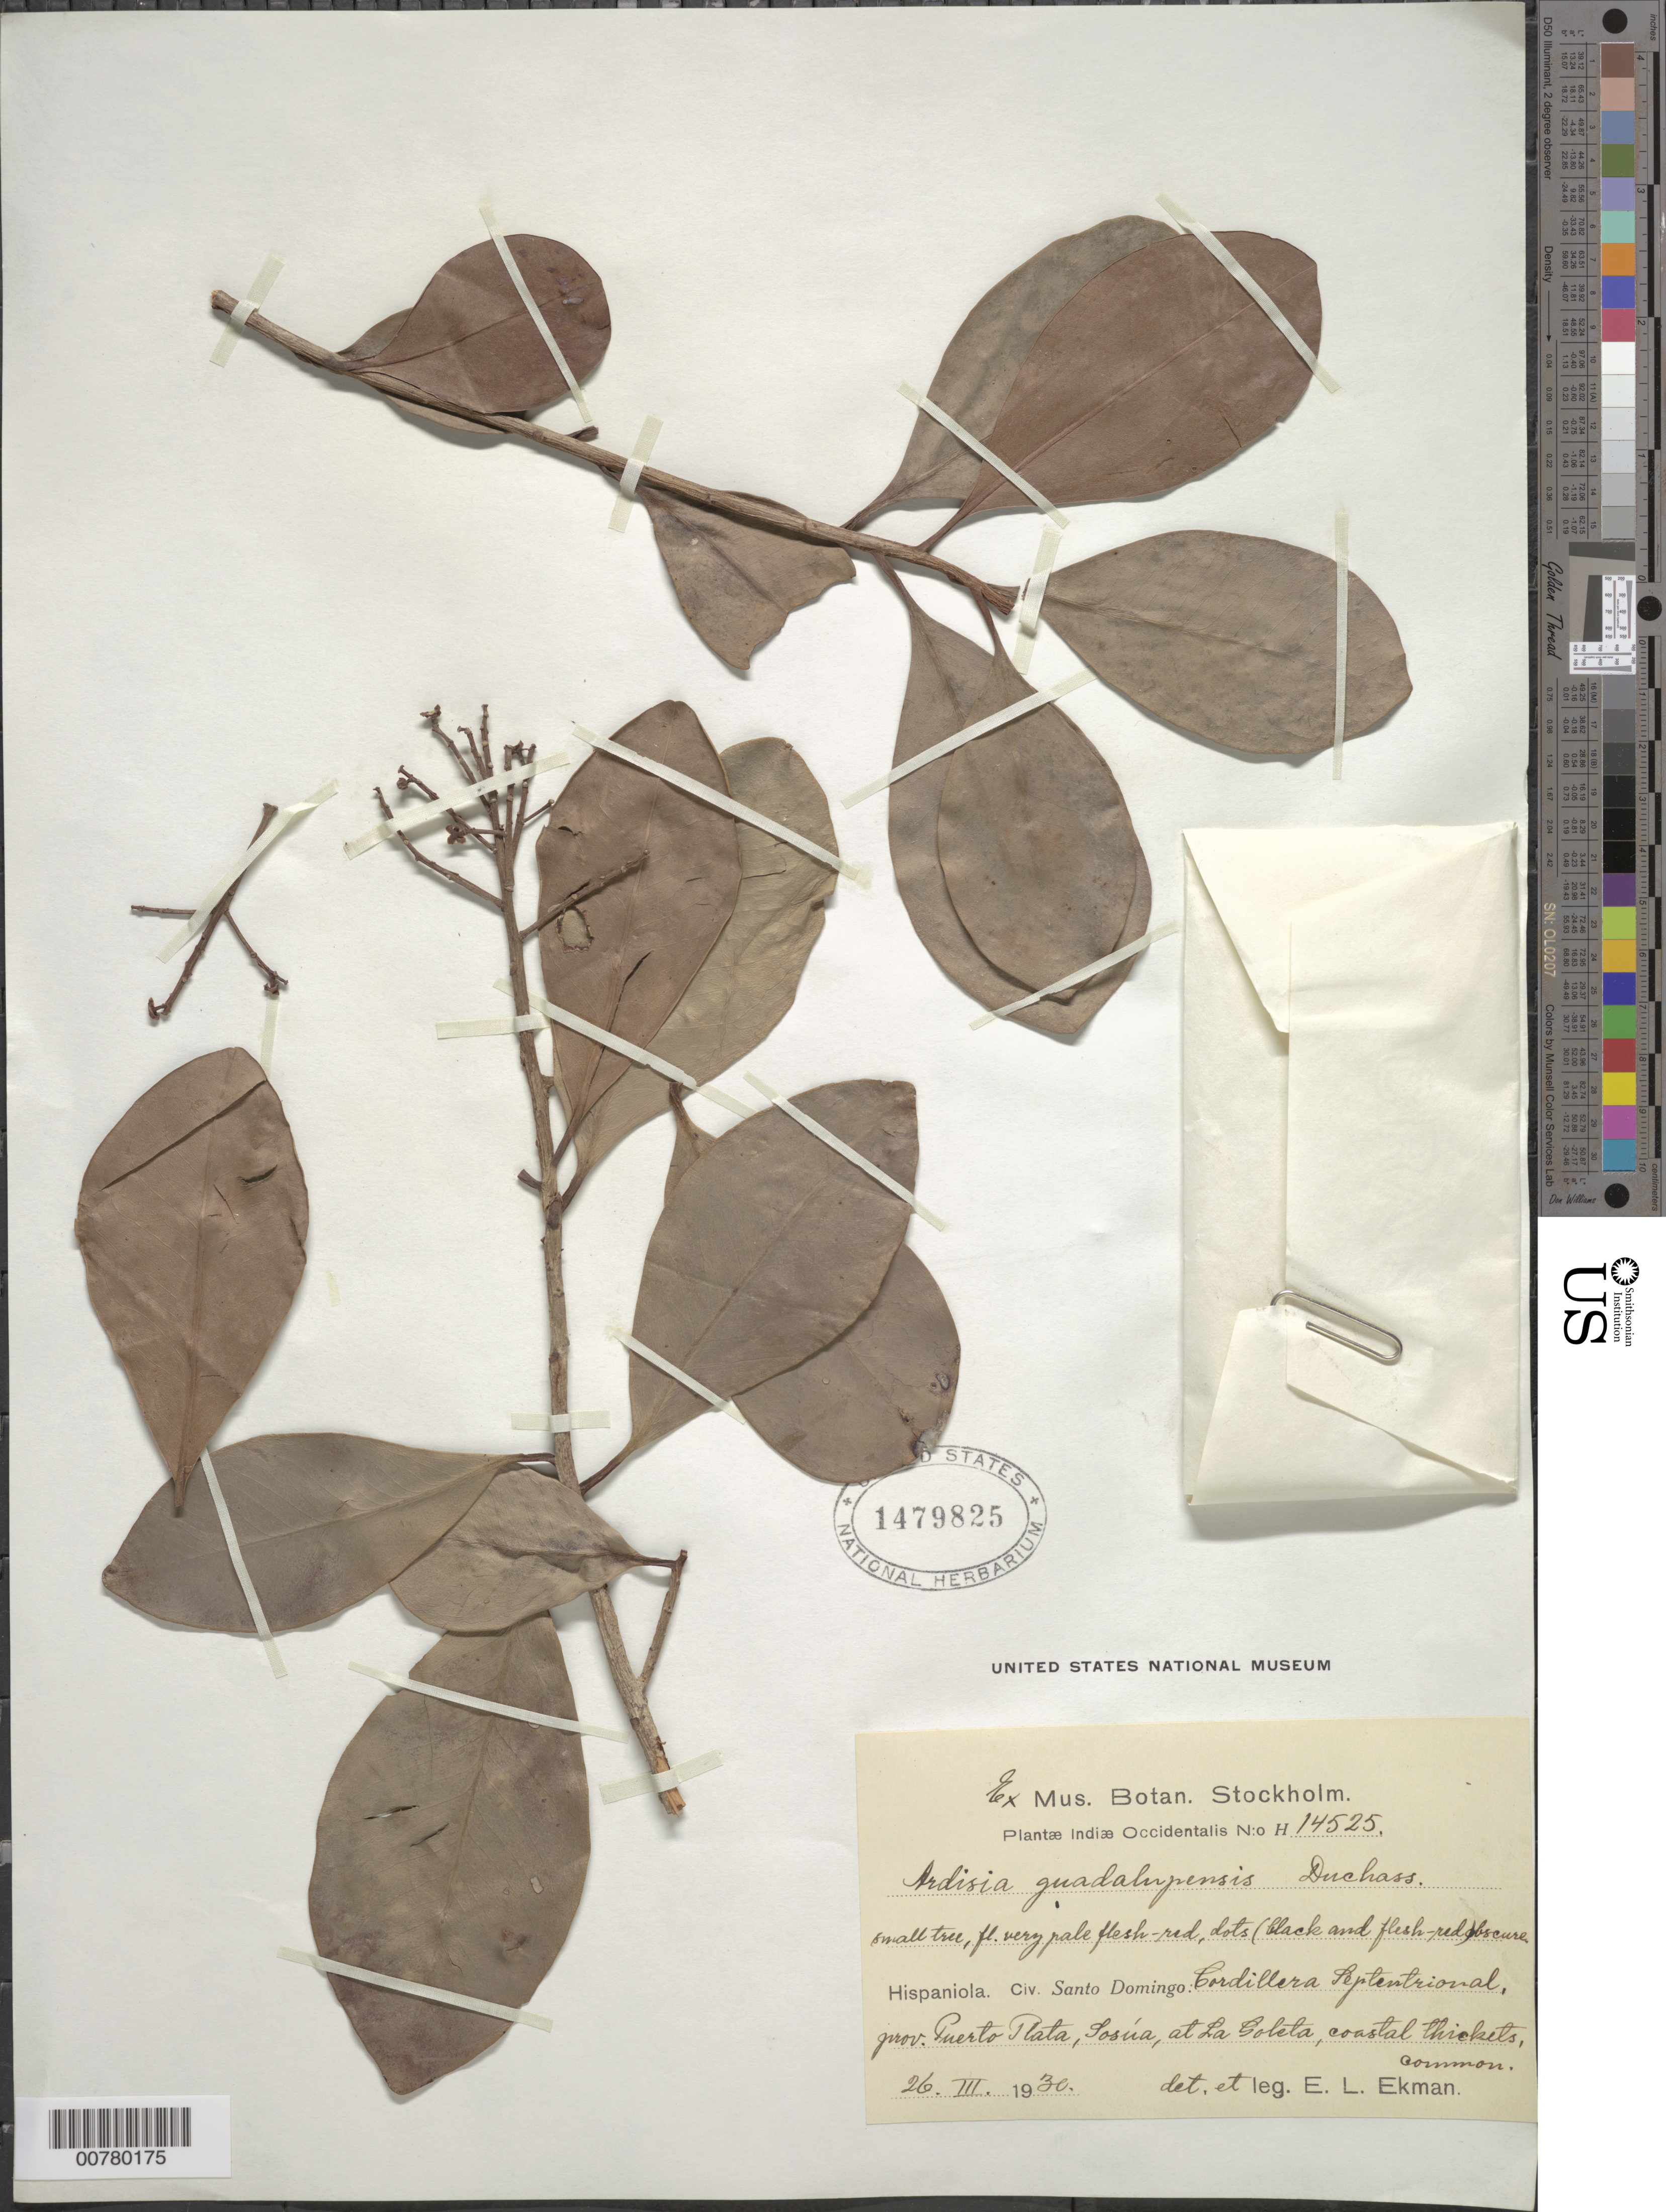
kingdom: Plantae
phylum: Tracheophyta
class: Magnoliopsida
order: Ericales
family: Primulaceae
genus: Ardisia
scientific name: Ardisia obovata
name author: Desv. ex Ham.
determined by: Ekman, E. L.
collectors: E. L. Ekman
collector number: H 14525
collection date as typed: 26 Mar 1930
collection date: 1930-03-26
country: Dominican Republic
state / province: Puerto Plata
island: Hispaniola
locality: Cordillera Septentrional, Sosúa, at La Goleta.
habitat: Coastal thickets.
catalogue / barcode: US 1479825